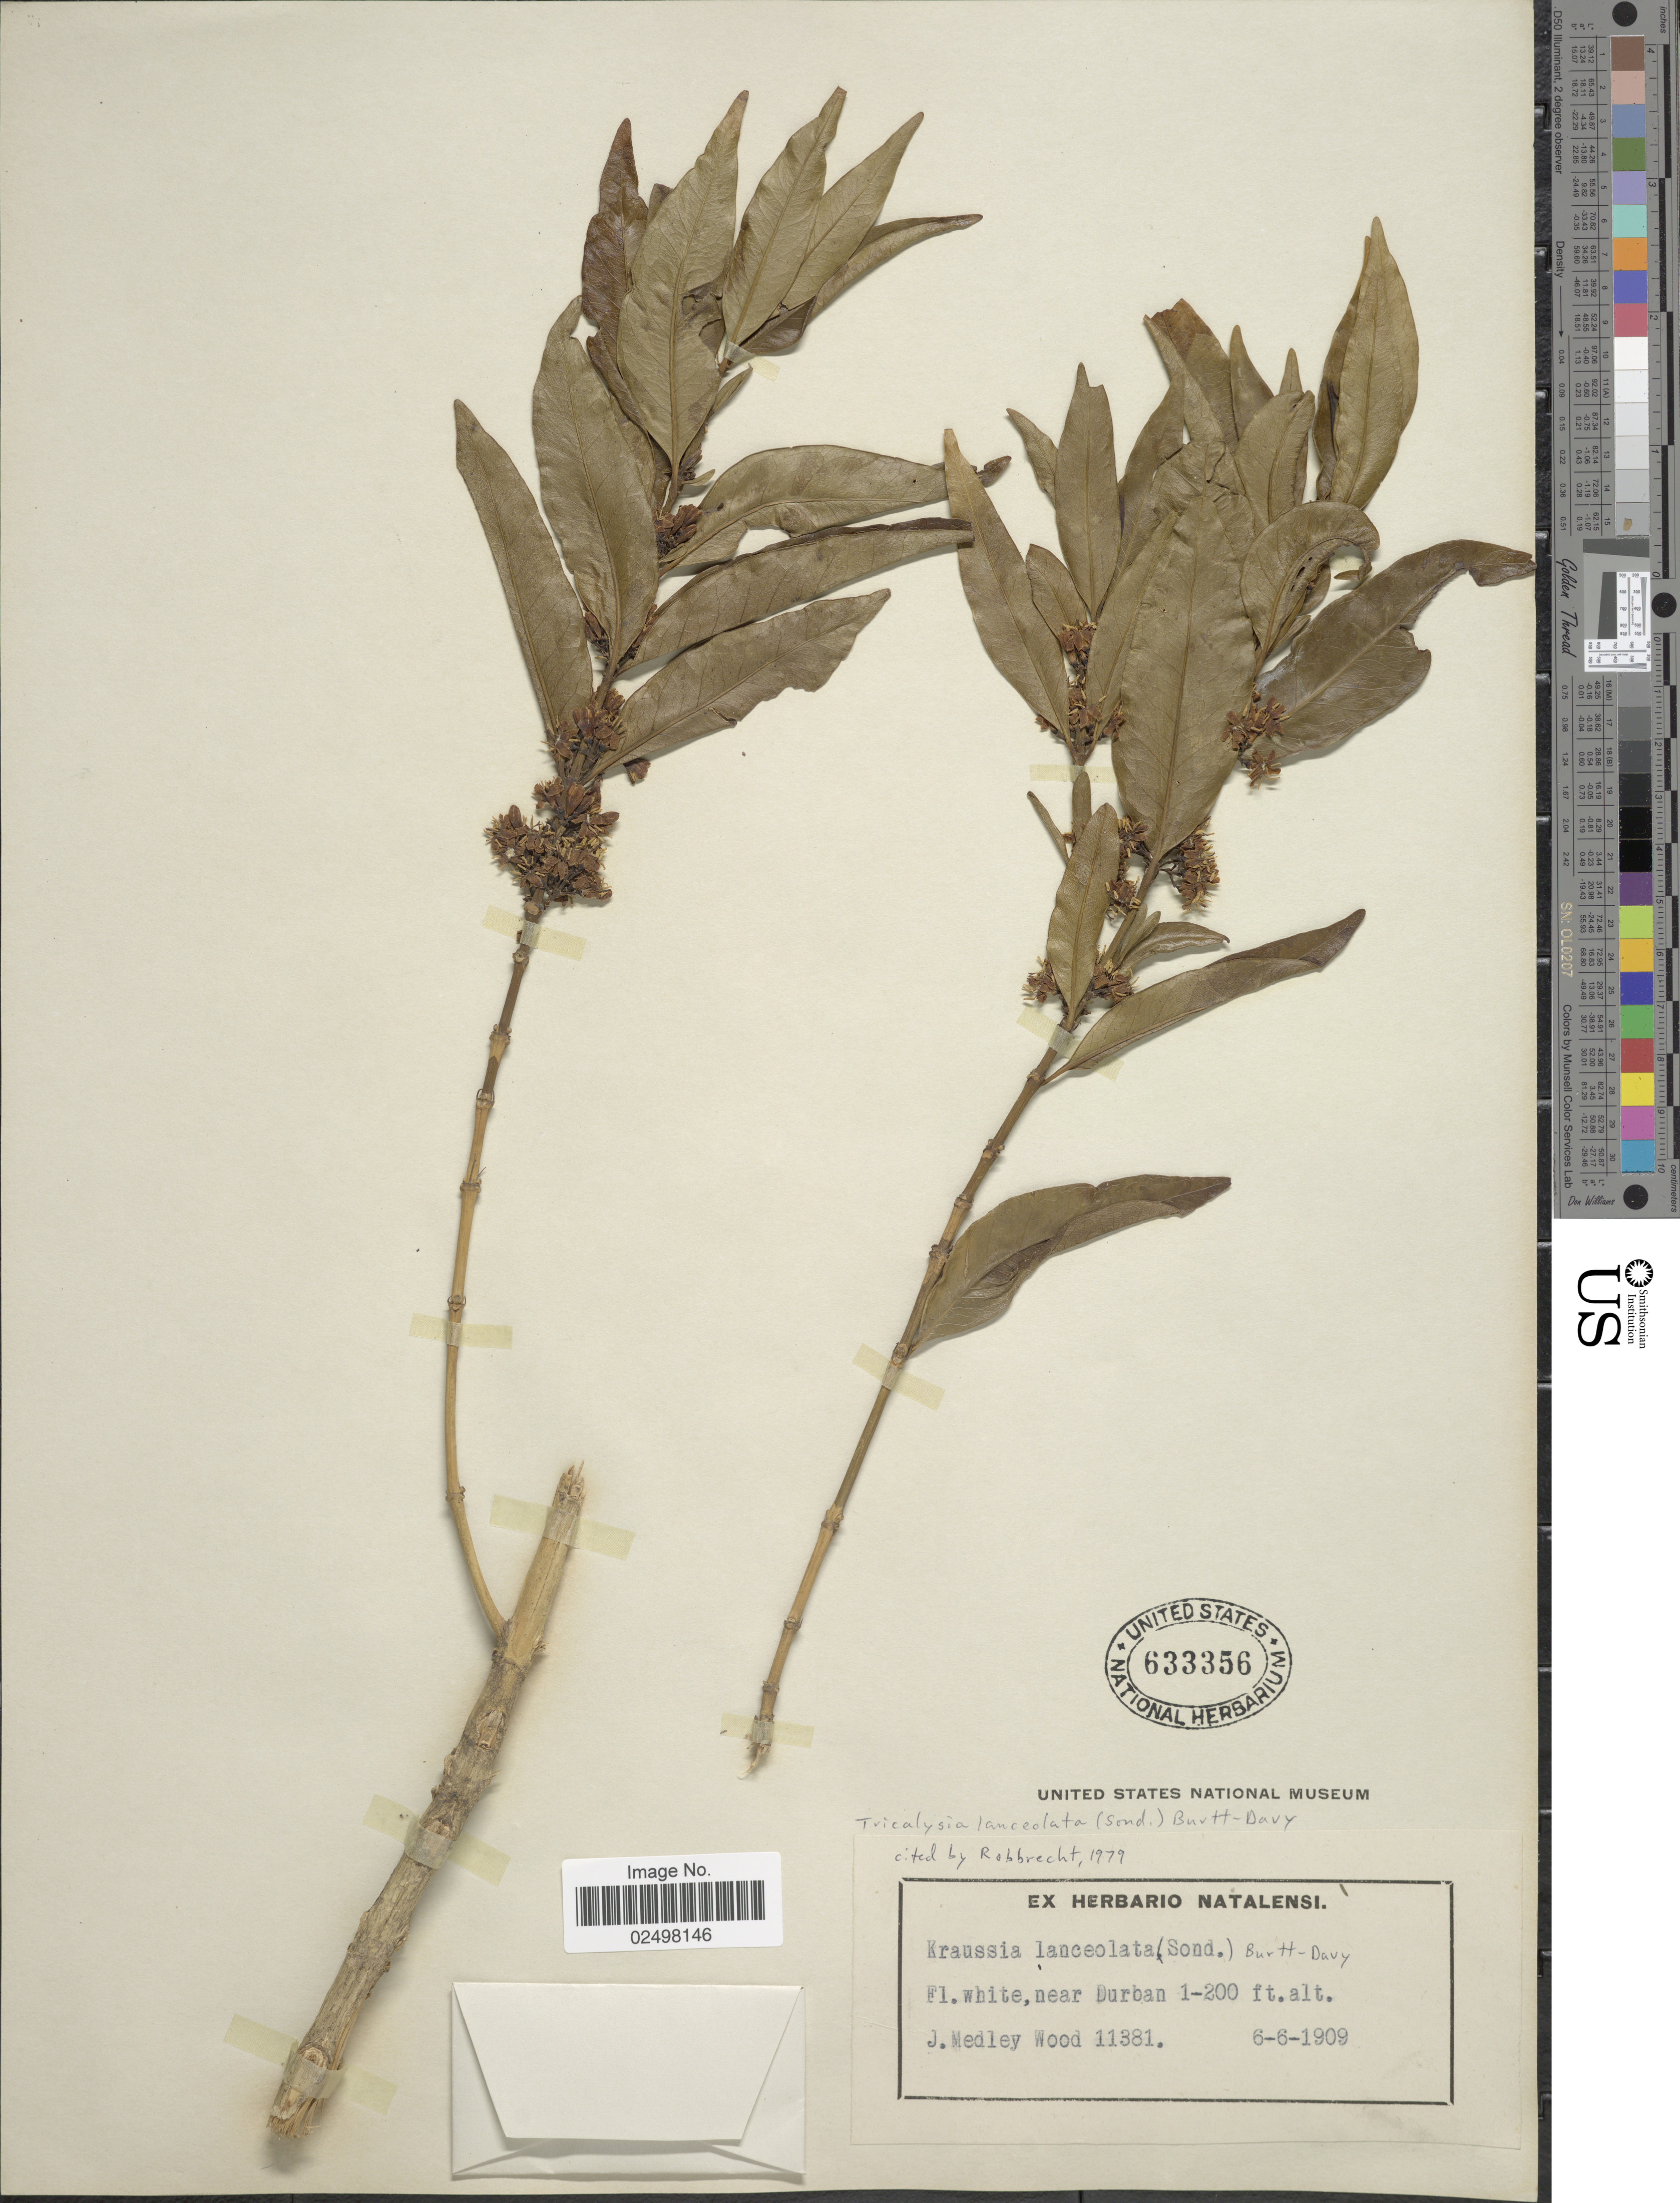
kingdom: Plantae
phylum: Tracheophyta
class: Magnoliopsida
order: Gentianales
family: Rubiaceae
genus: Tricalysia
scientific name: Tricalysia lanceolata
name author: (Sond.) Burtt Davy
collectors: J. Medley Wood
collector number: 11381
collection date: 1909-06-06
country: South Africa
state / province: KwaZulu-Natal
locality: Near Durban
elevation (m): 0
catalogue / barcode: US 633356